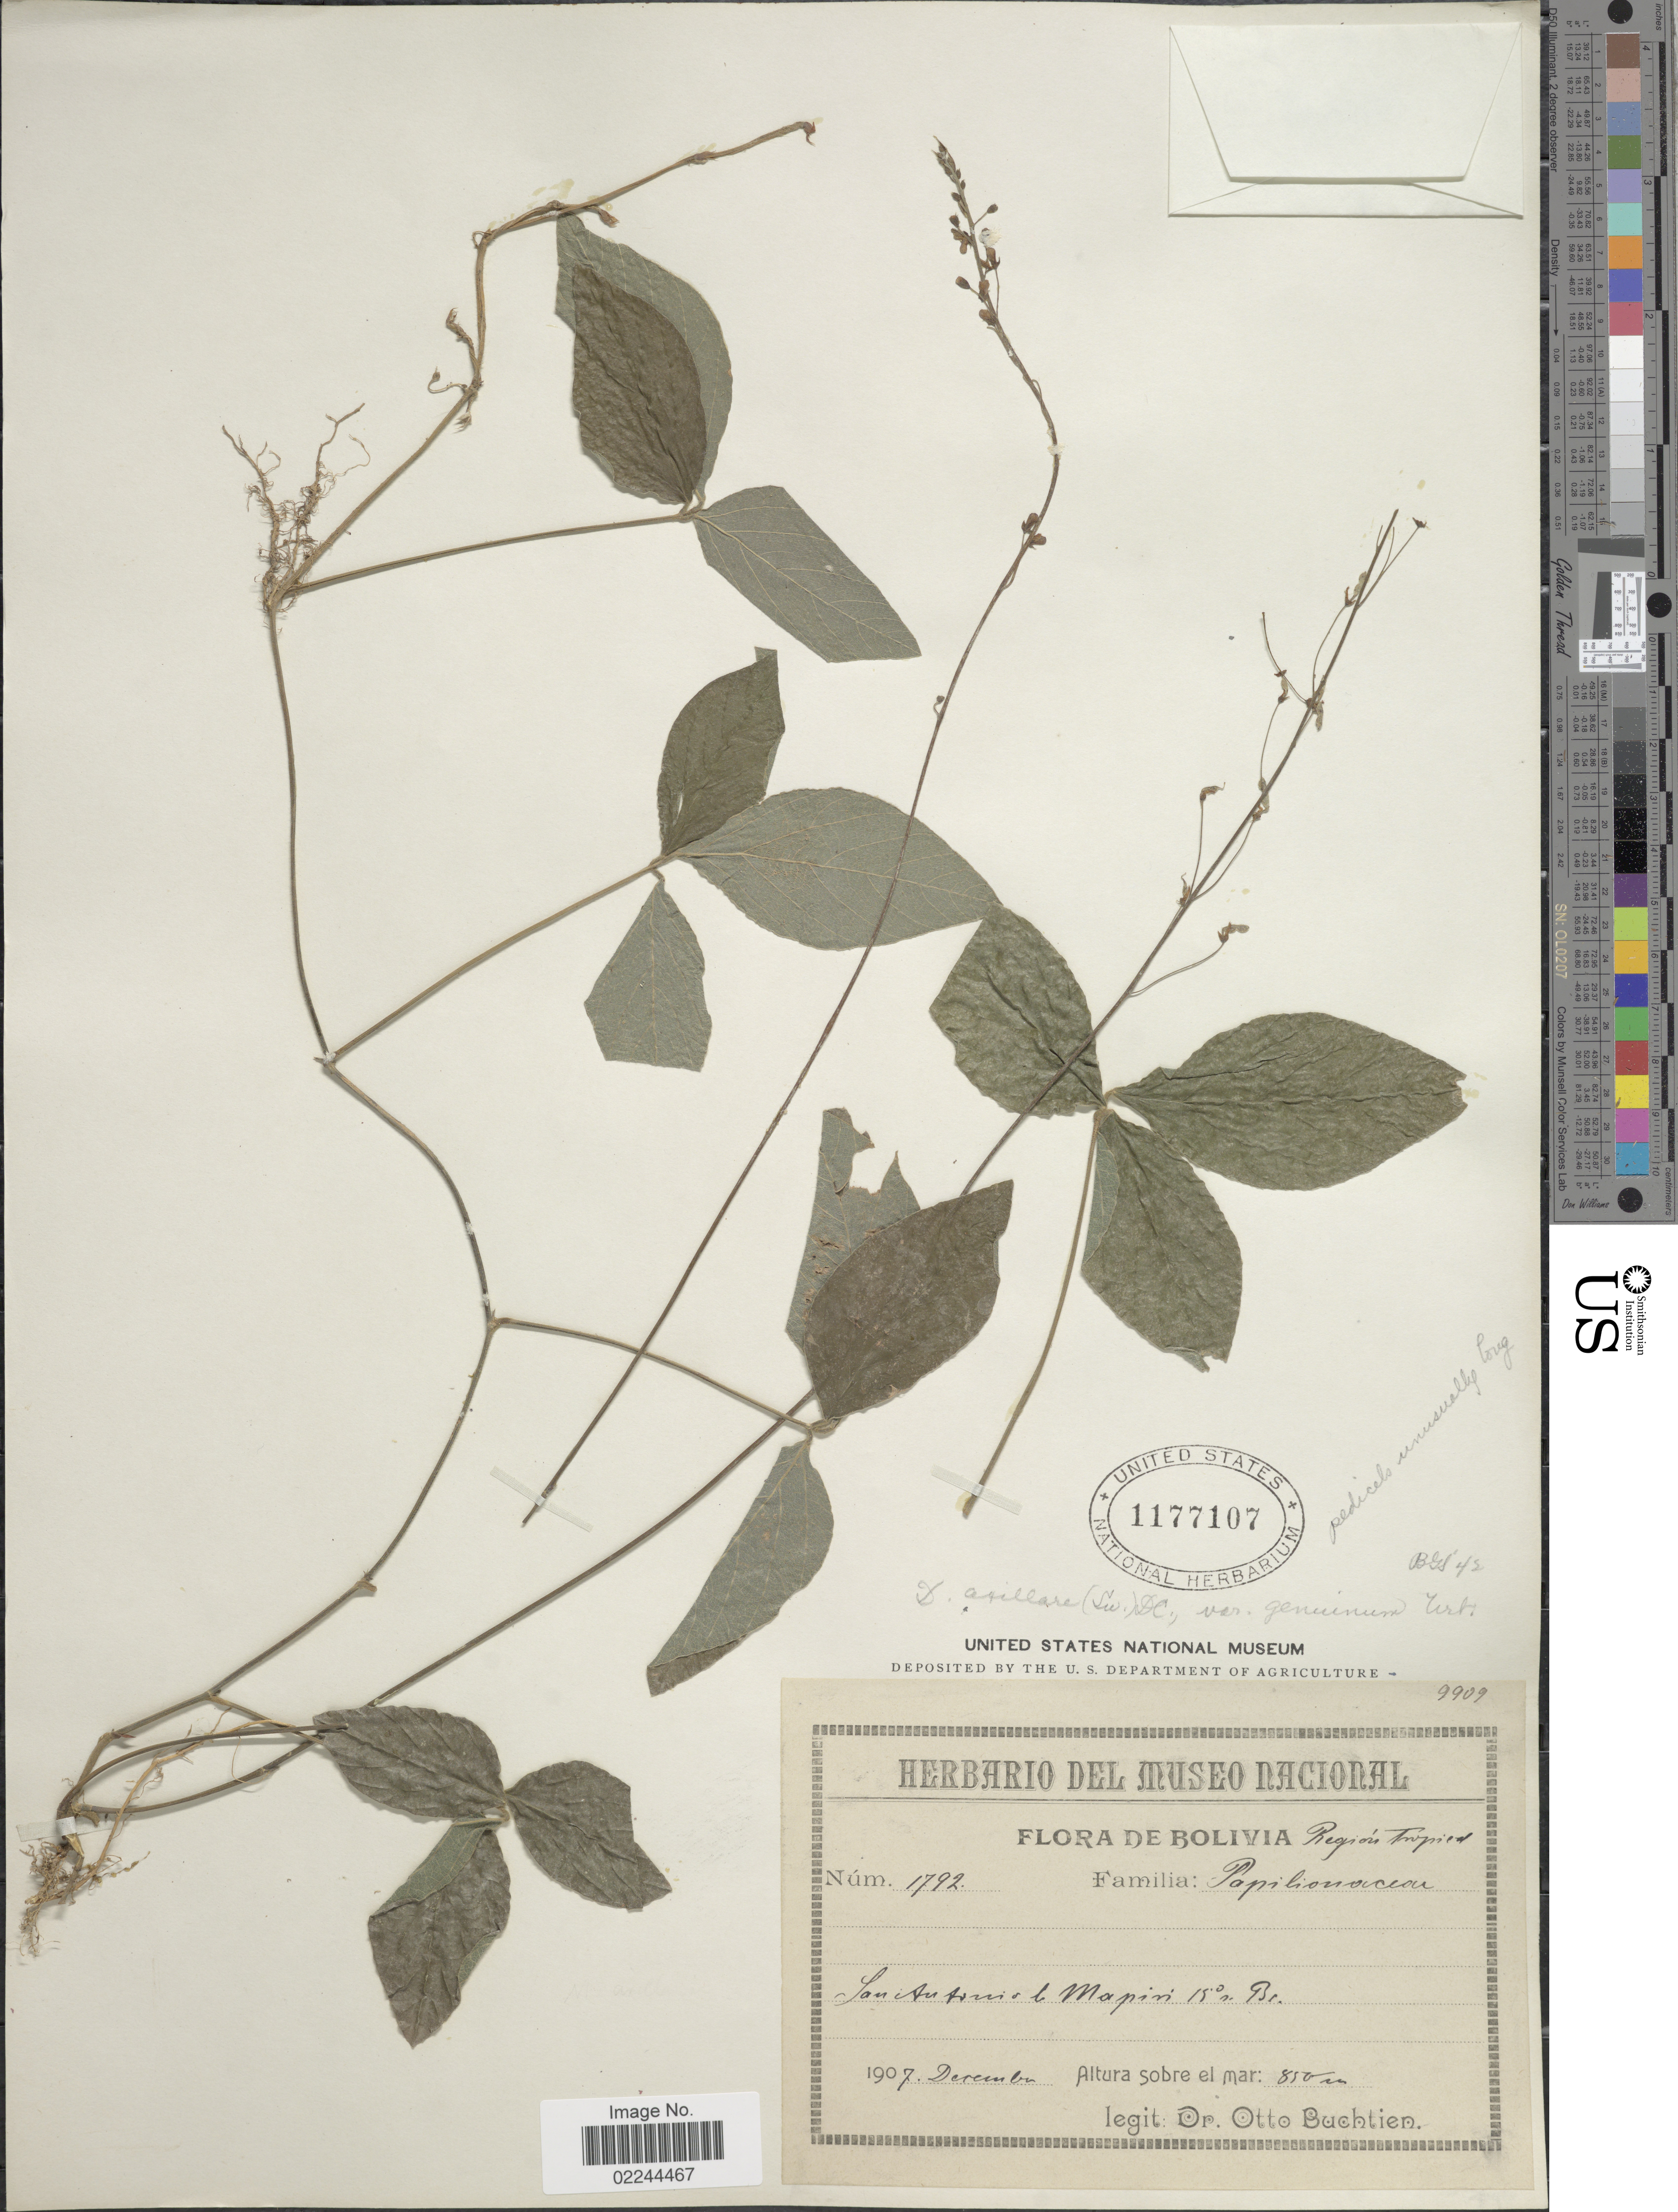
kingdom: Plantae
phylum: Tracheophyta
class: Magnoliopsida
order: Fabales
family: Fabaceae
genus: Desmodium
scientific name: Desmodium axillare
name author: (Sw.) DC.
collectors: O. Buchtien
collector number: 1792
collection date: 1907-12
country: Bolivia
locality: Region Tropical. San Antonio b. Mapiri 15° n Br.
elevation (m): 850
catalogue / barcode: US 1177107